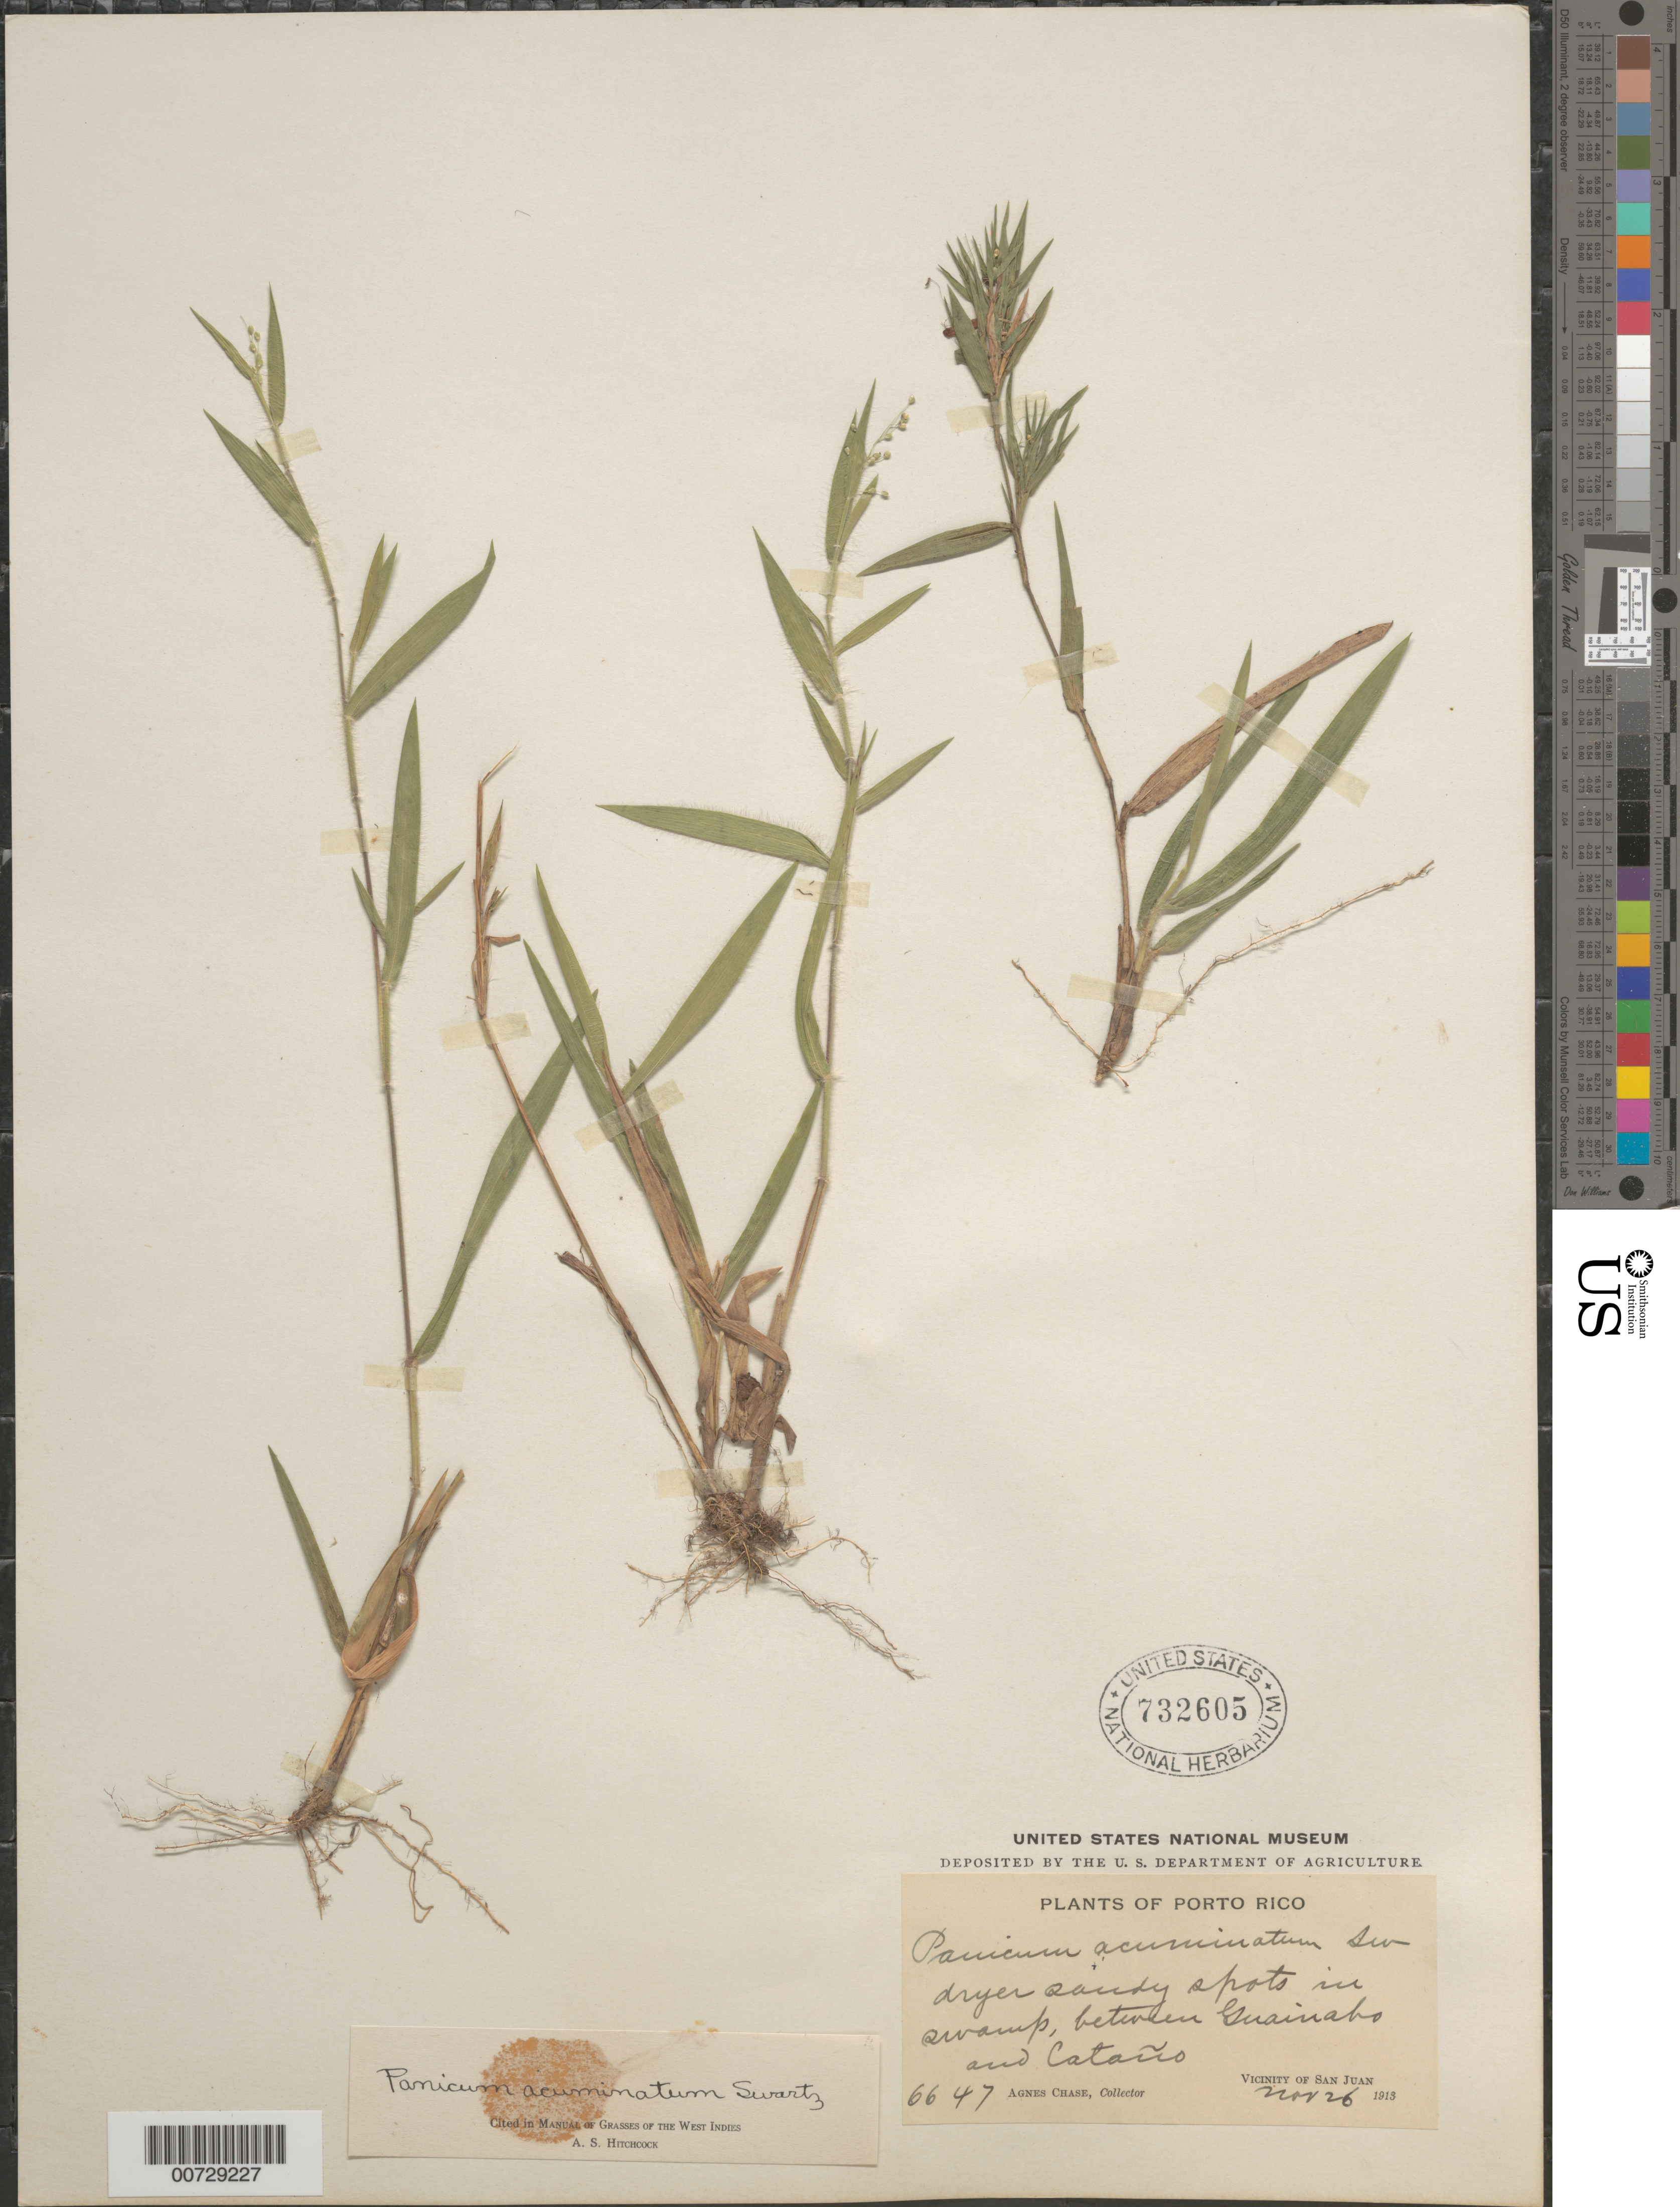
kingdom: Plantae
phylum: Tracheophyta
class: Liliopsida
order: Poales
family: Poaceae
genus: Dichanthelium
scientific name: Dichanthelium acuminatum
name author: (Sw.) Gould & C.A. Clark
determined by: Hitchcock, Albert S.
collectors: A. Chase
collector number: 6647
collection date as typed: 26 Nov 1913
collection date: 1913-11-26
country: Puerto Rico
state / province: San Juan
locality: San Juan, vic of; Btw Guainabo and Cataño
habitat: Dryer sandy spots in swamp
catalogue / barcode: US 732605